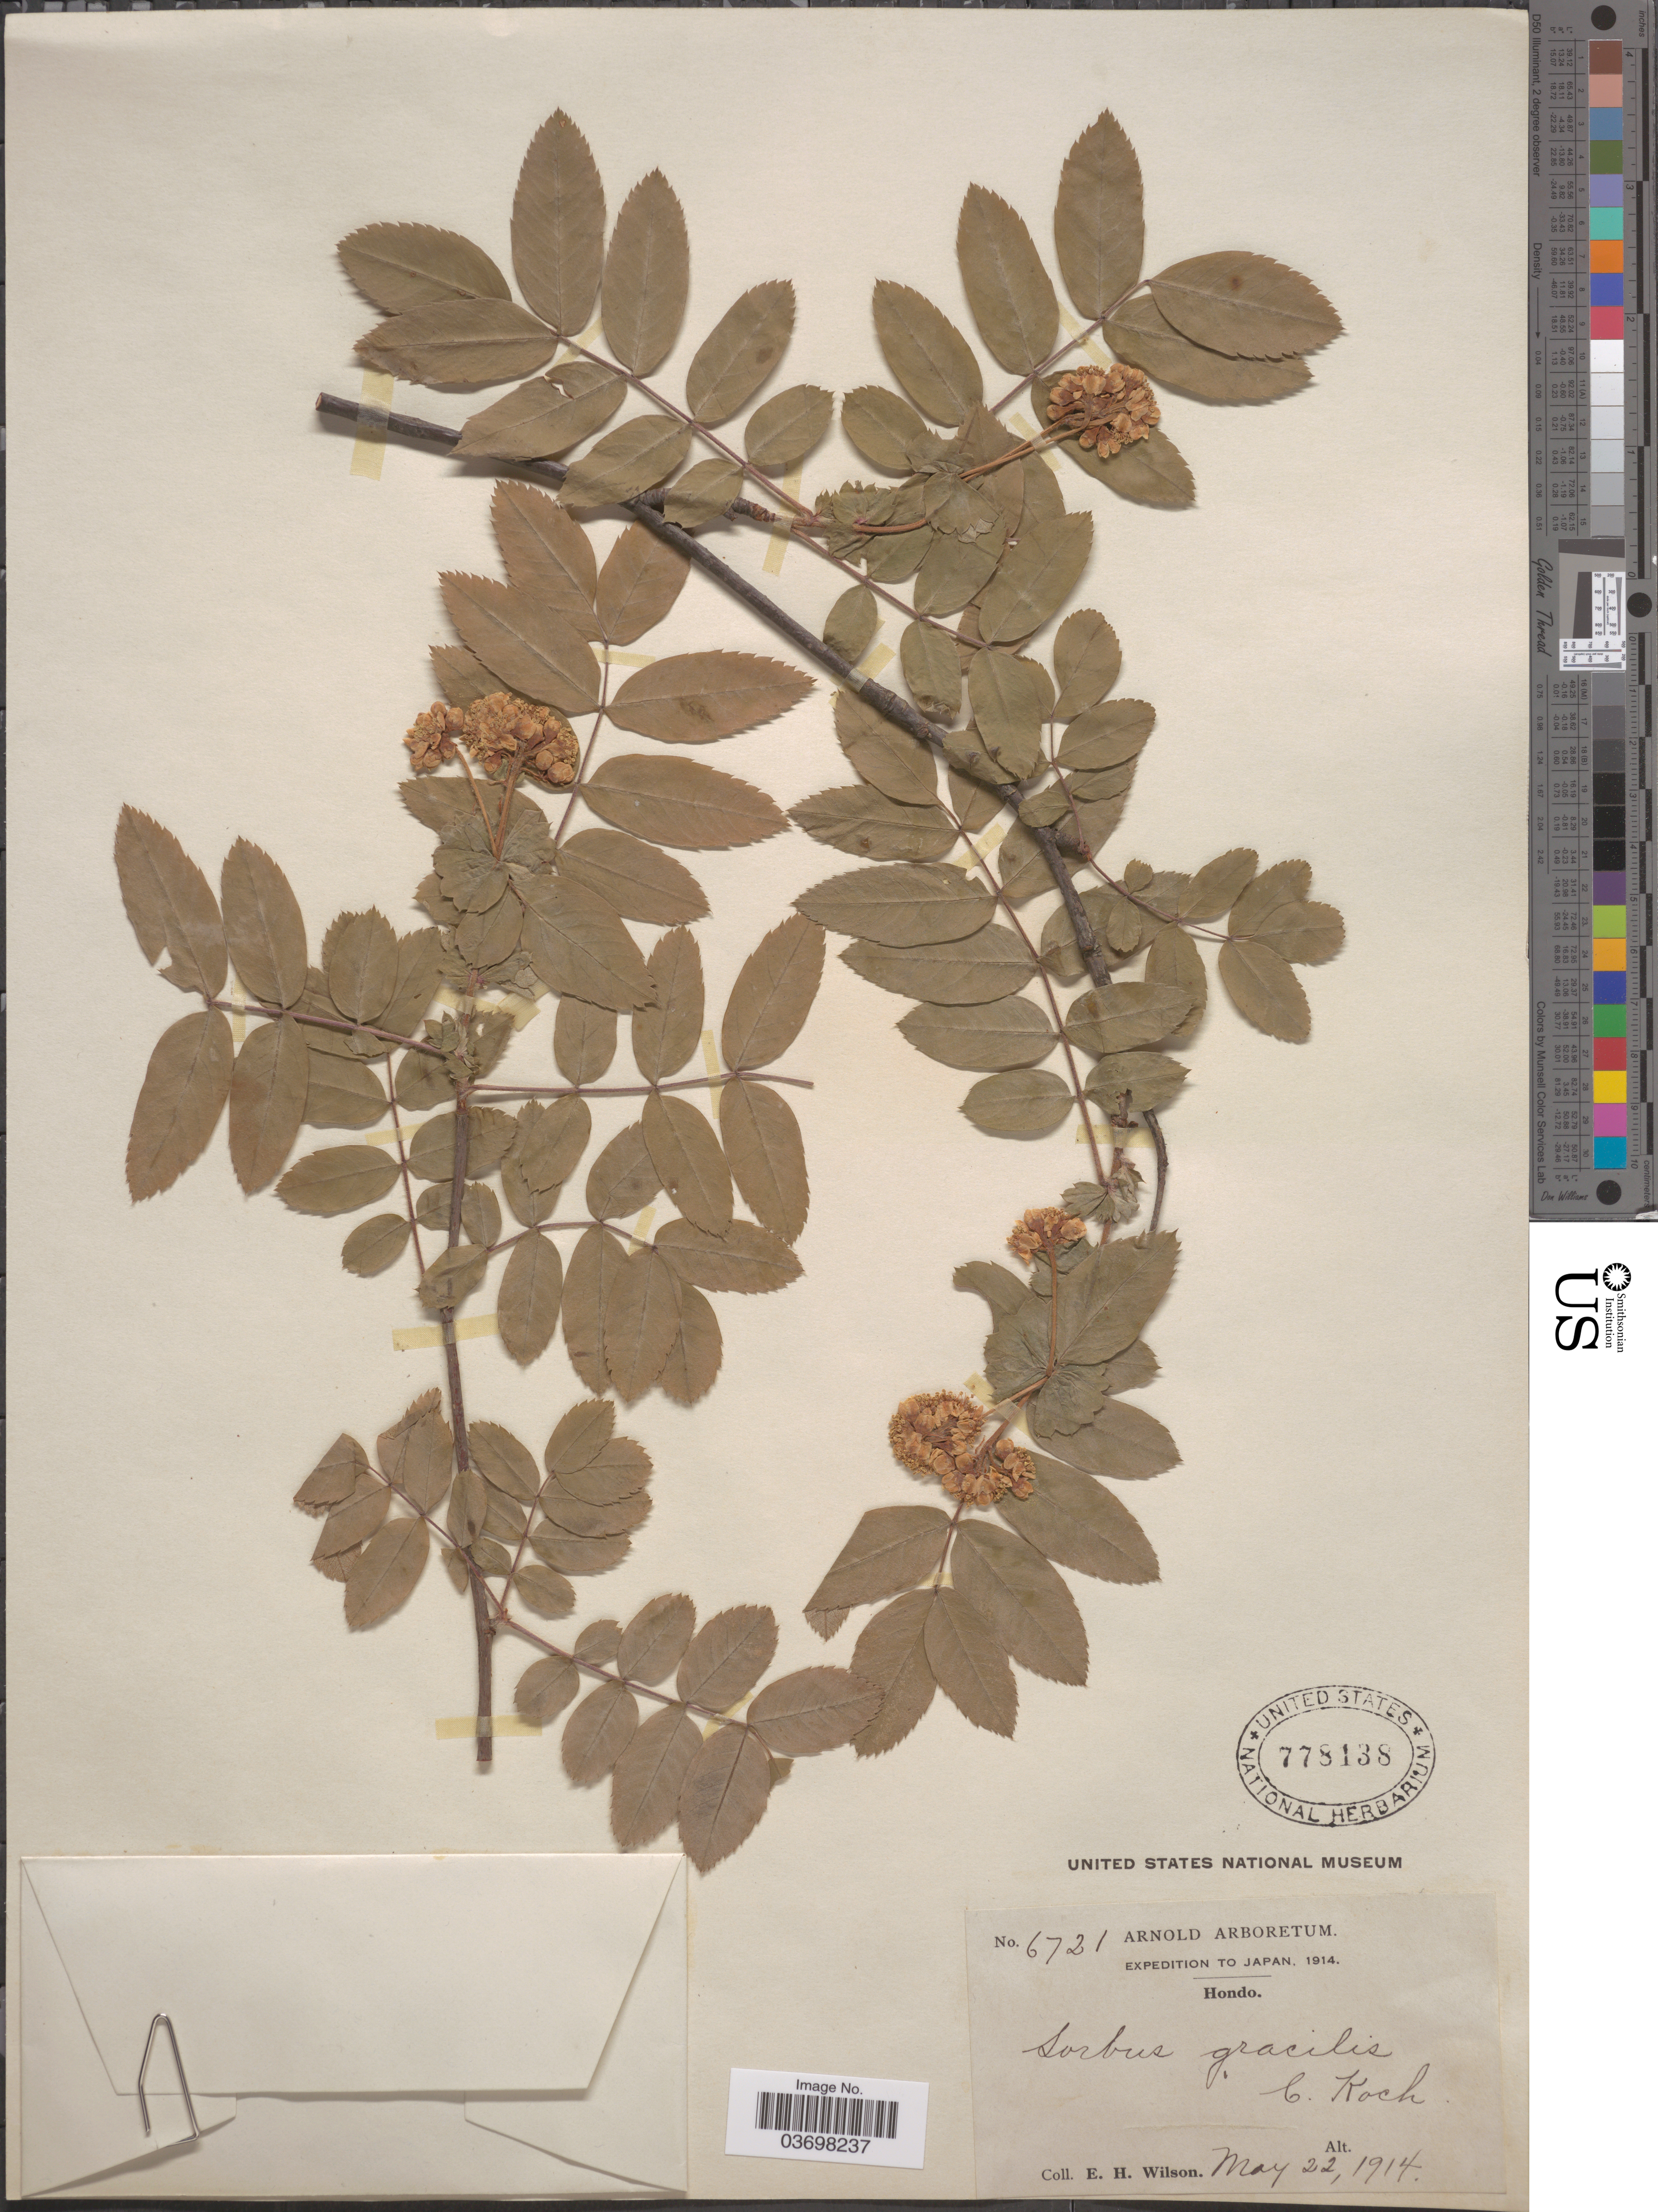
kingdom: Plantae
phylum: Tracheophyta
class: Magnoliopsida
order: Rosales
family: Rosaceae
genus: Sorbus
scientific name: Sorbus gracilis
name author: (Siebold & Zucc.) K. Koch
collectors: E. Wilson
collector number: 6721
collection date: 1914-05-22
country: Japan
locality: Hondo.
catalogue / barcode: US 778138